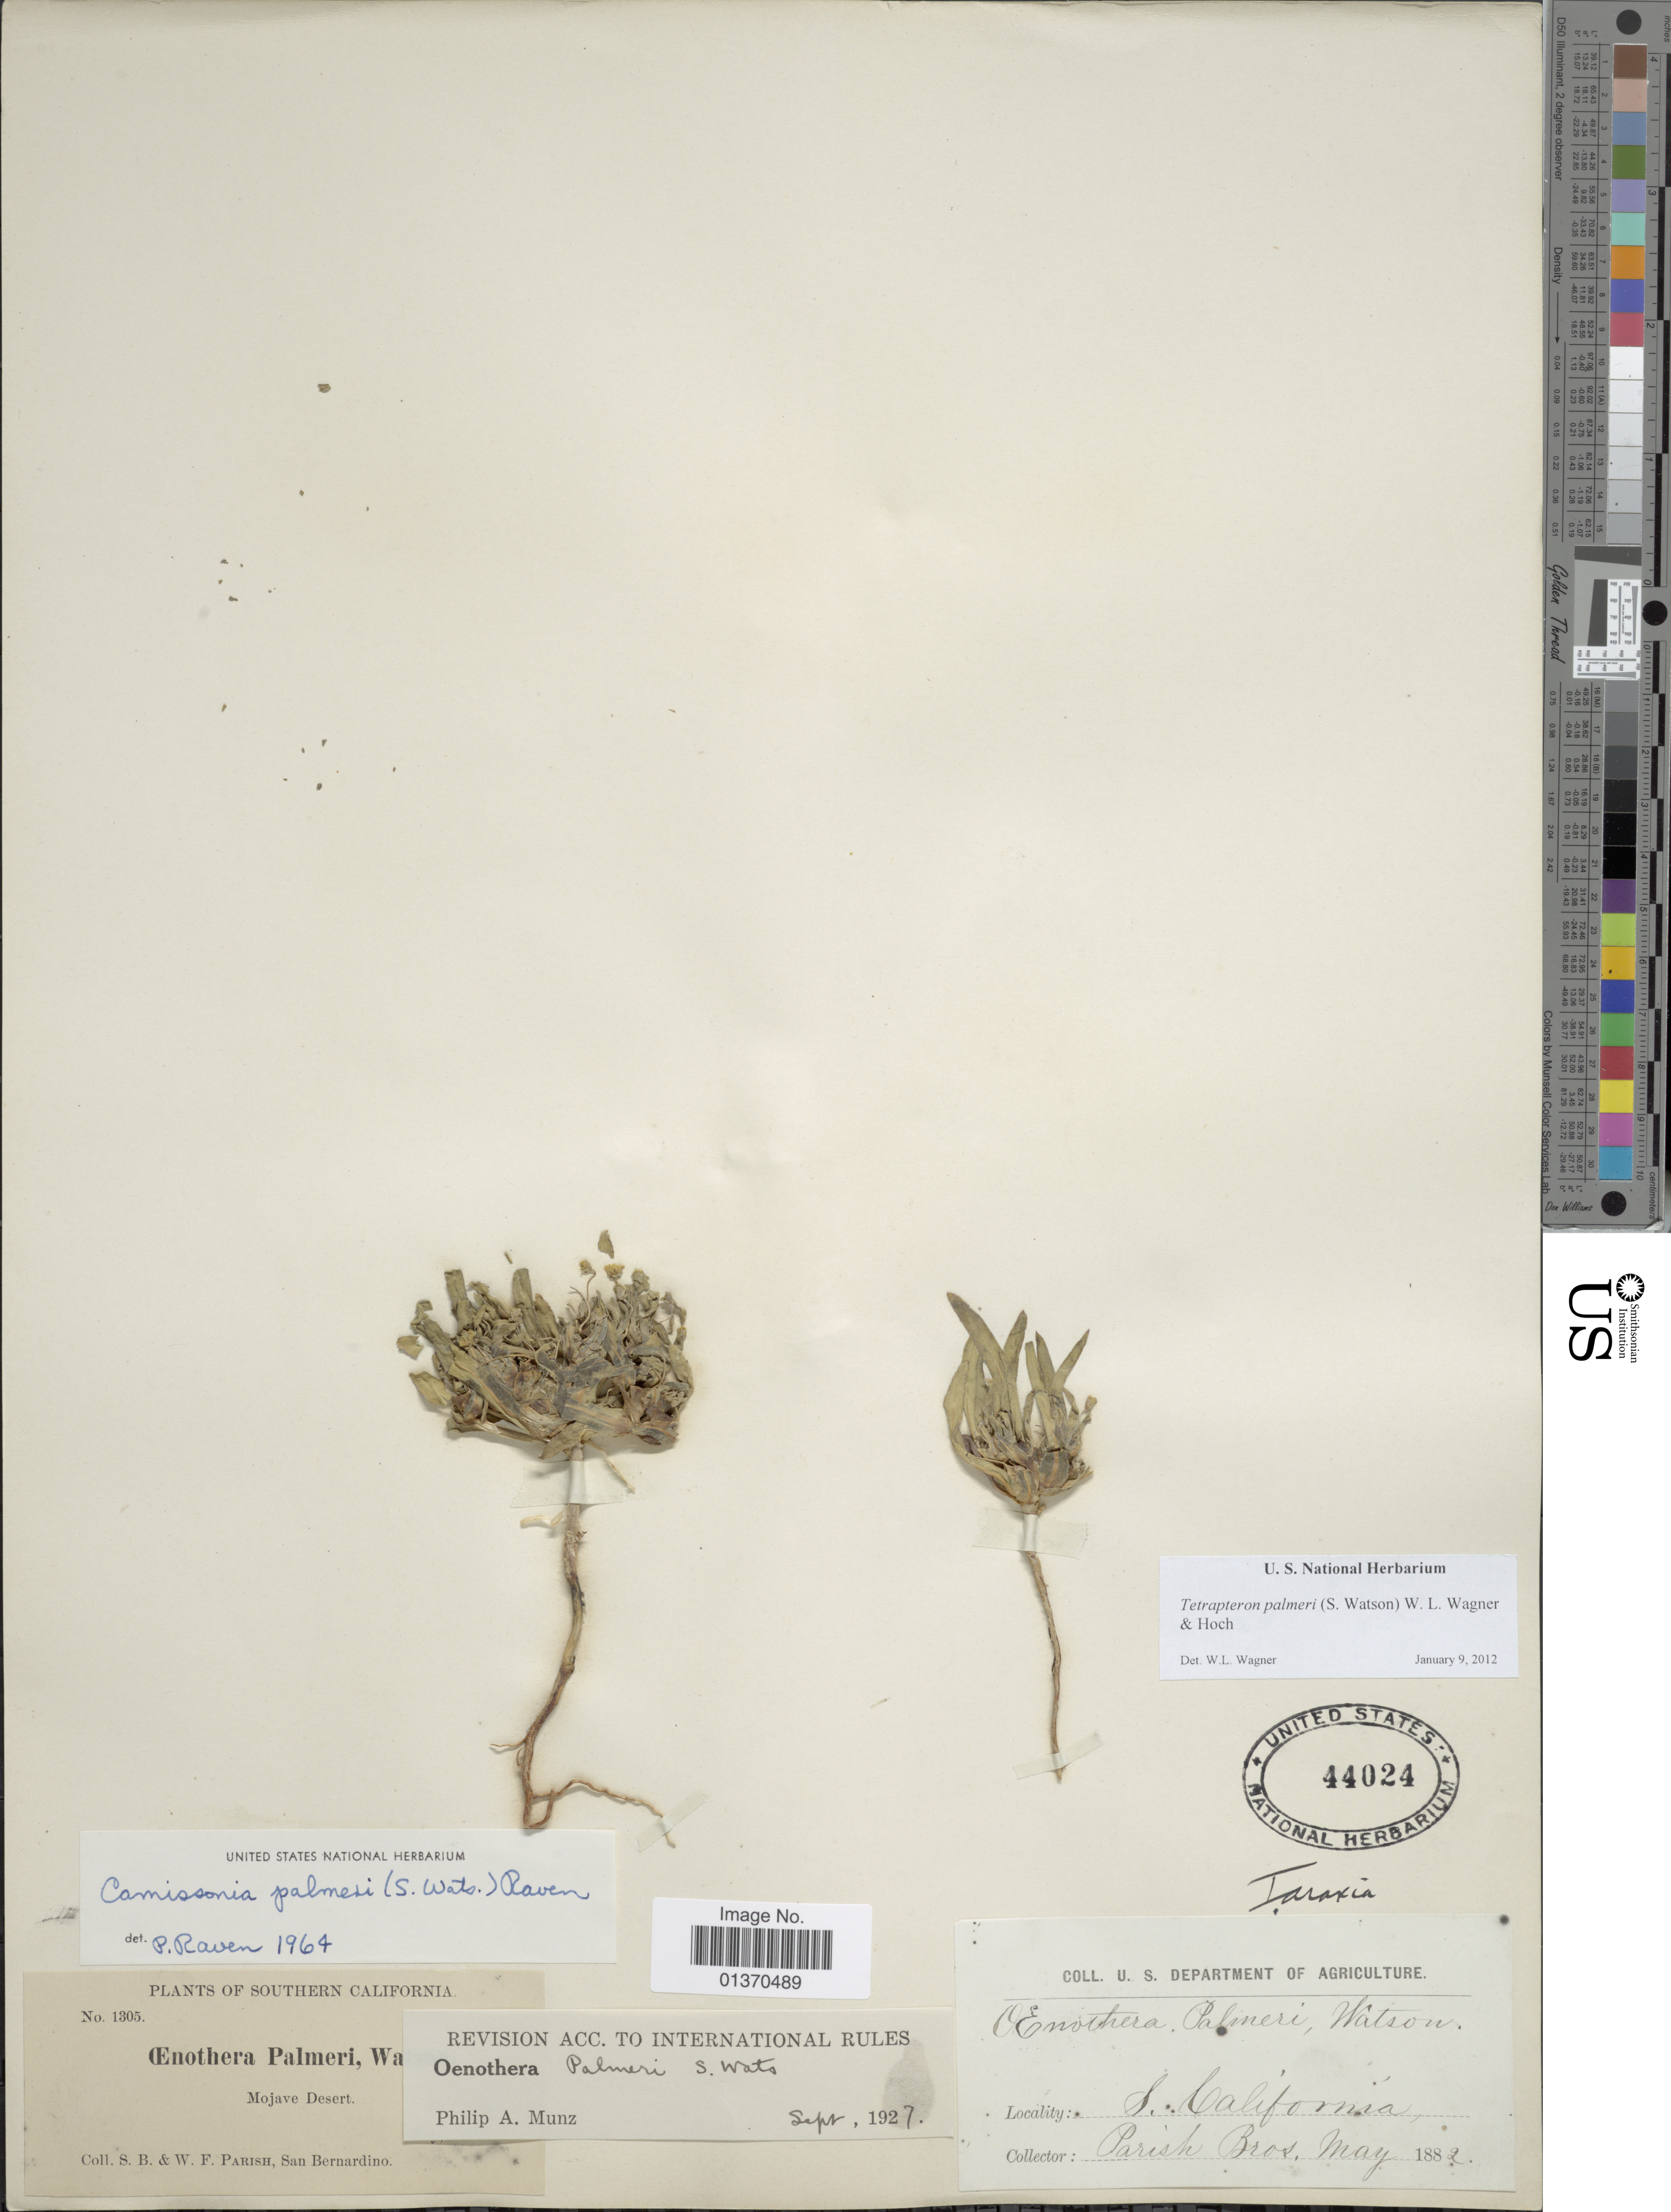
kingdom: Plantae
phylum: Tracheophyta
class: Magnoliopsida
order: Myrtales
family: Onagraceae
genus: Tetrapteron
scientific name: Tetrapteron palmeri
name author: (S. Watson) W.L. Wagner & Hoch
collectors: S. B. Parish & W. F. Parish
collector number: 1305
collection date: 1882-05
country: United States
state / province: California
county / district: San Bernardino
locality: Southern California, Mojave Desert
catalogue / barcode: US 44024